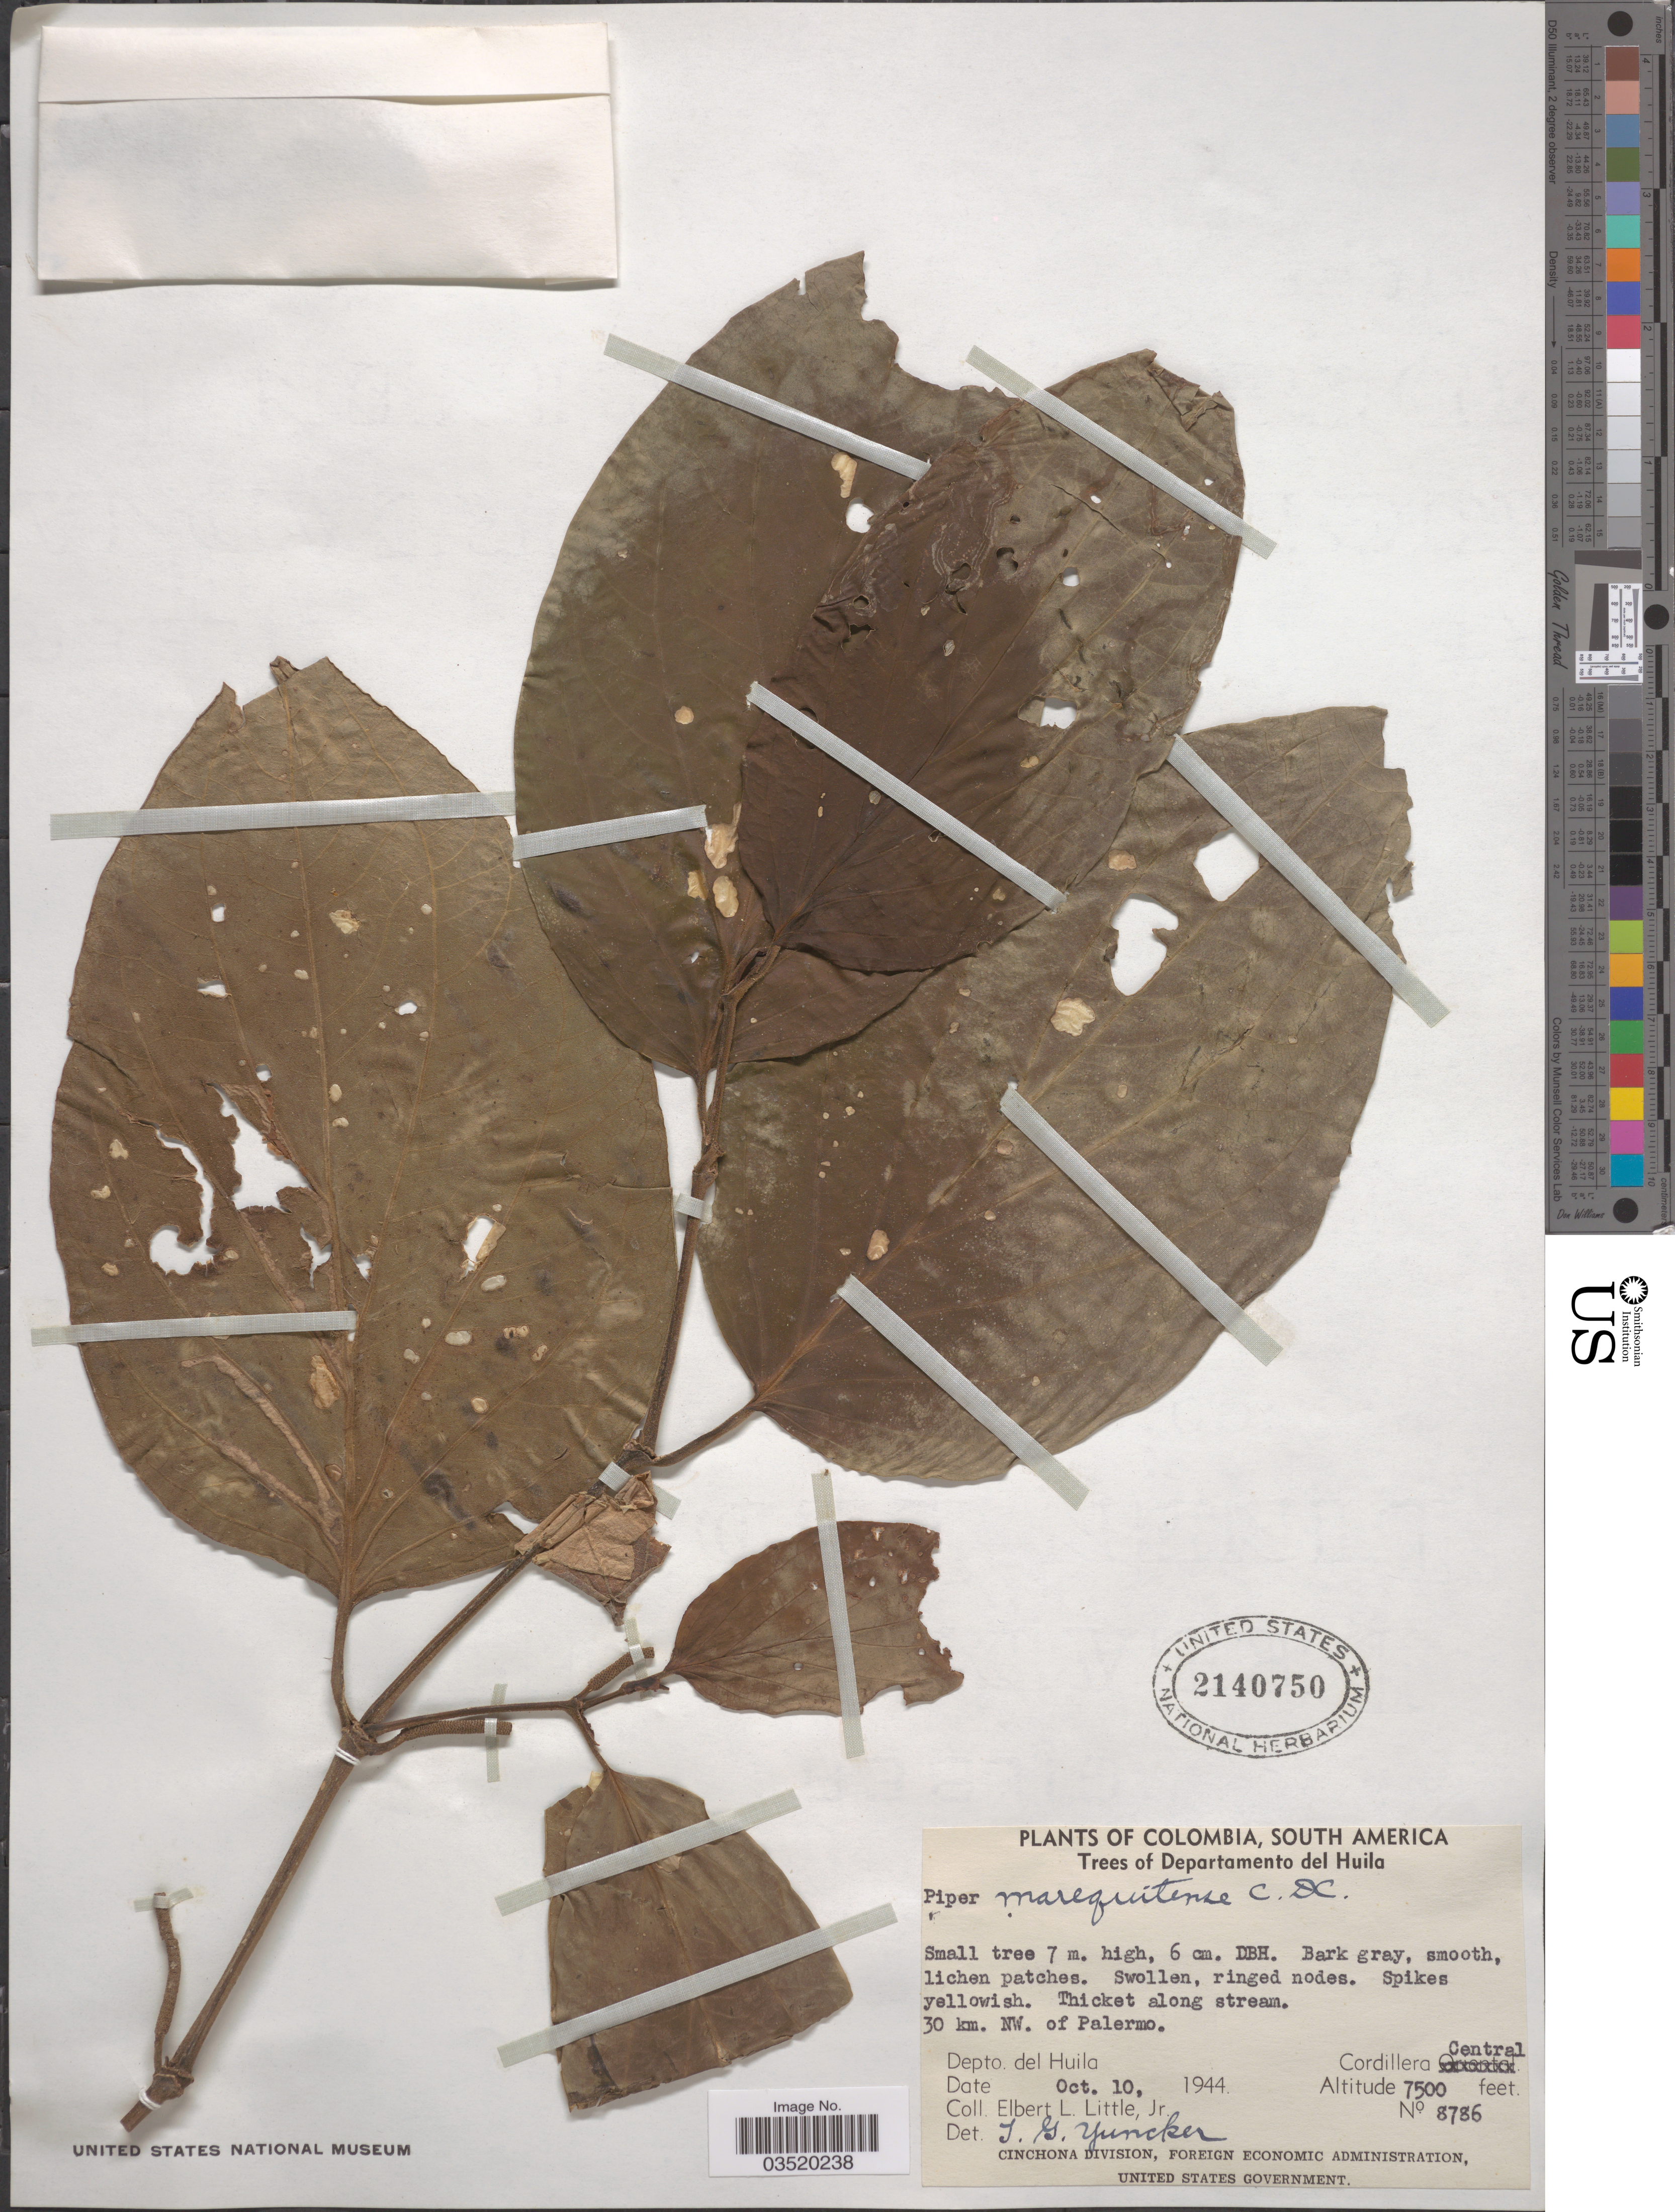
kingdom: Plantae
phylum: Tracheophyta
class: Magnoliopsida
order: Piperales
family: Piperaceae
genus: Piper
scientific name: Piper marequitense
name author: C. DC.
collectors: E. L. Little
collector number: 8786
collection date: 1944-10-10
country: Colombia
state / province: Huila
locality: Departamento del Huila. 30 km. NW. of Palermo. Cordillera Central.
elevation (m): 2286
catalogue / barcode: US 2140750